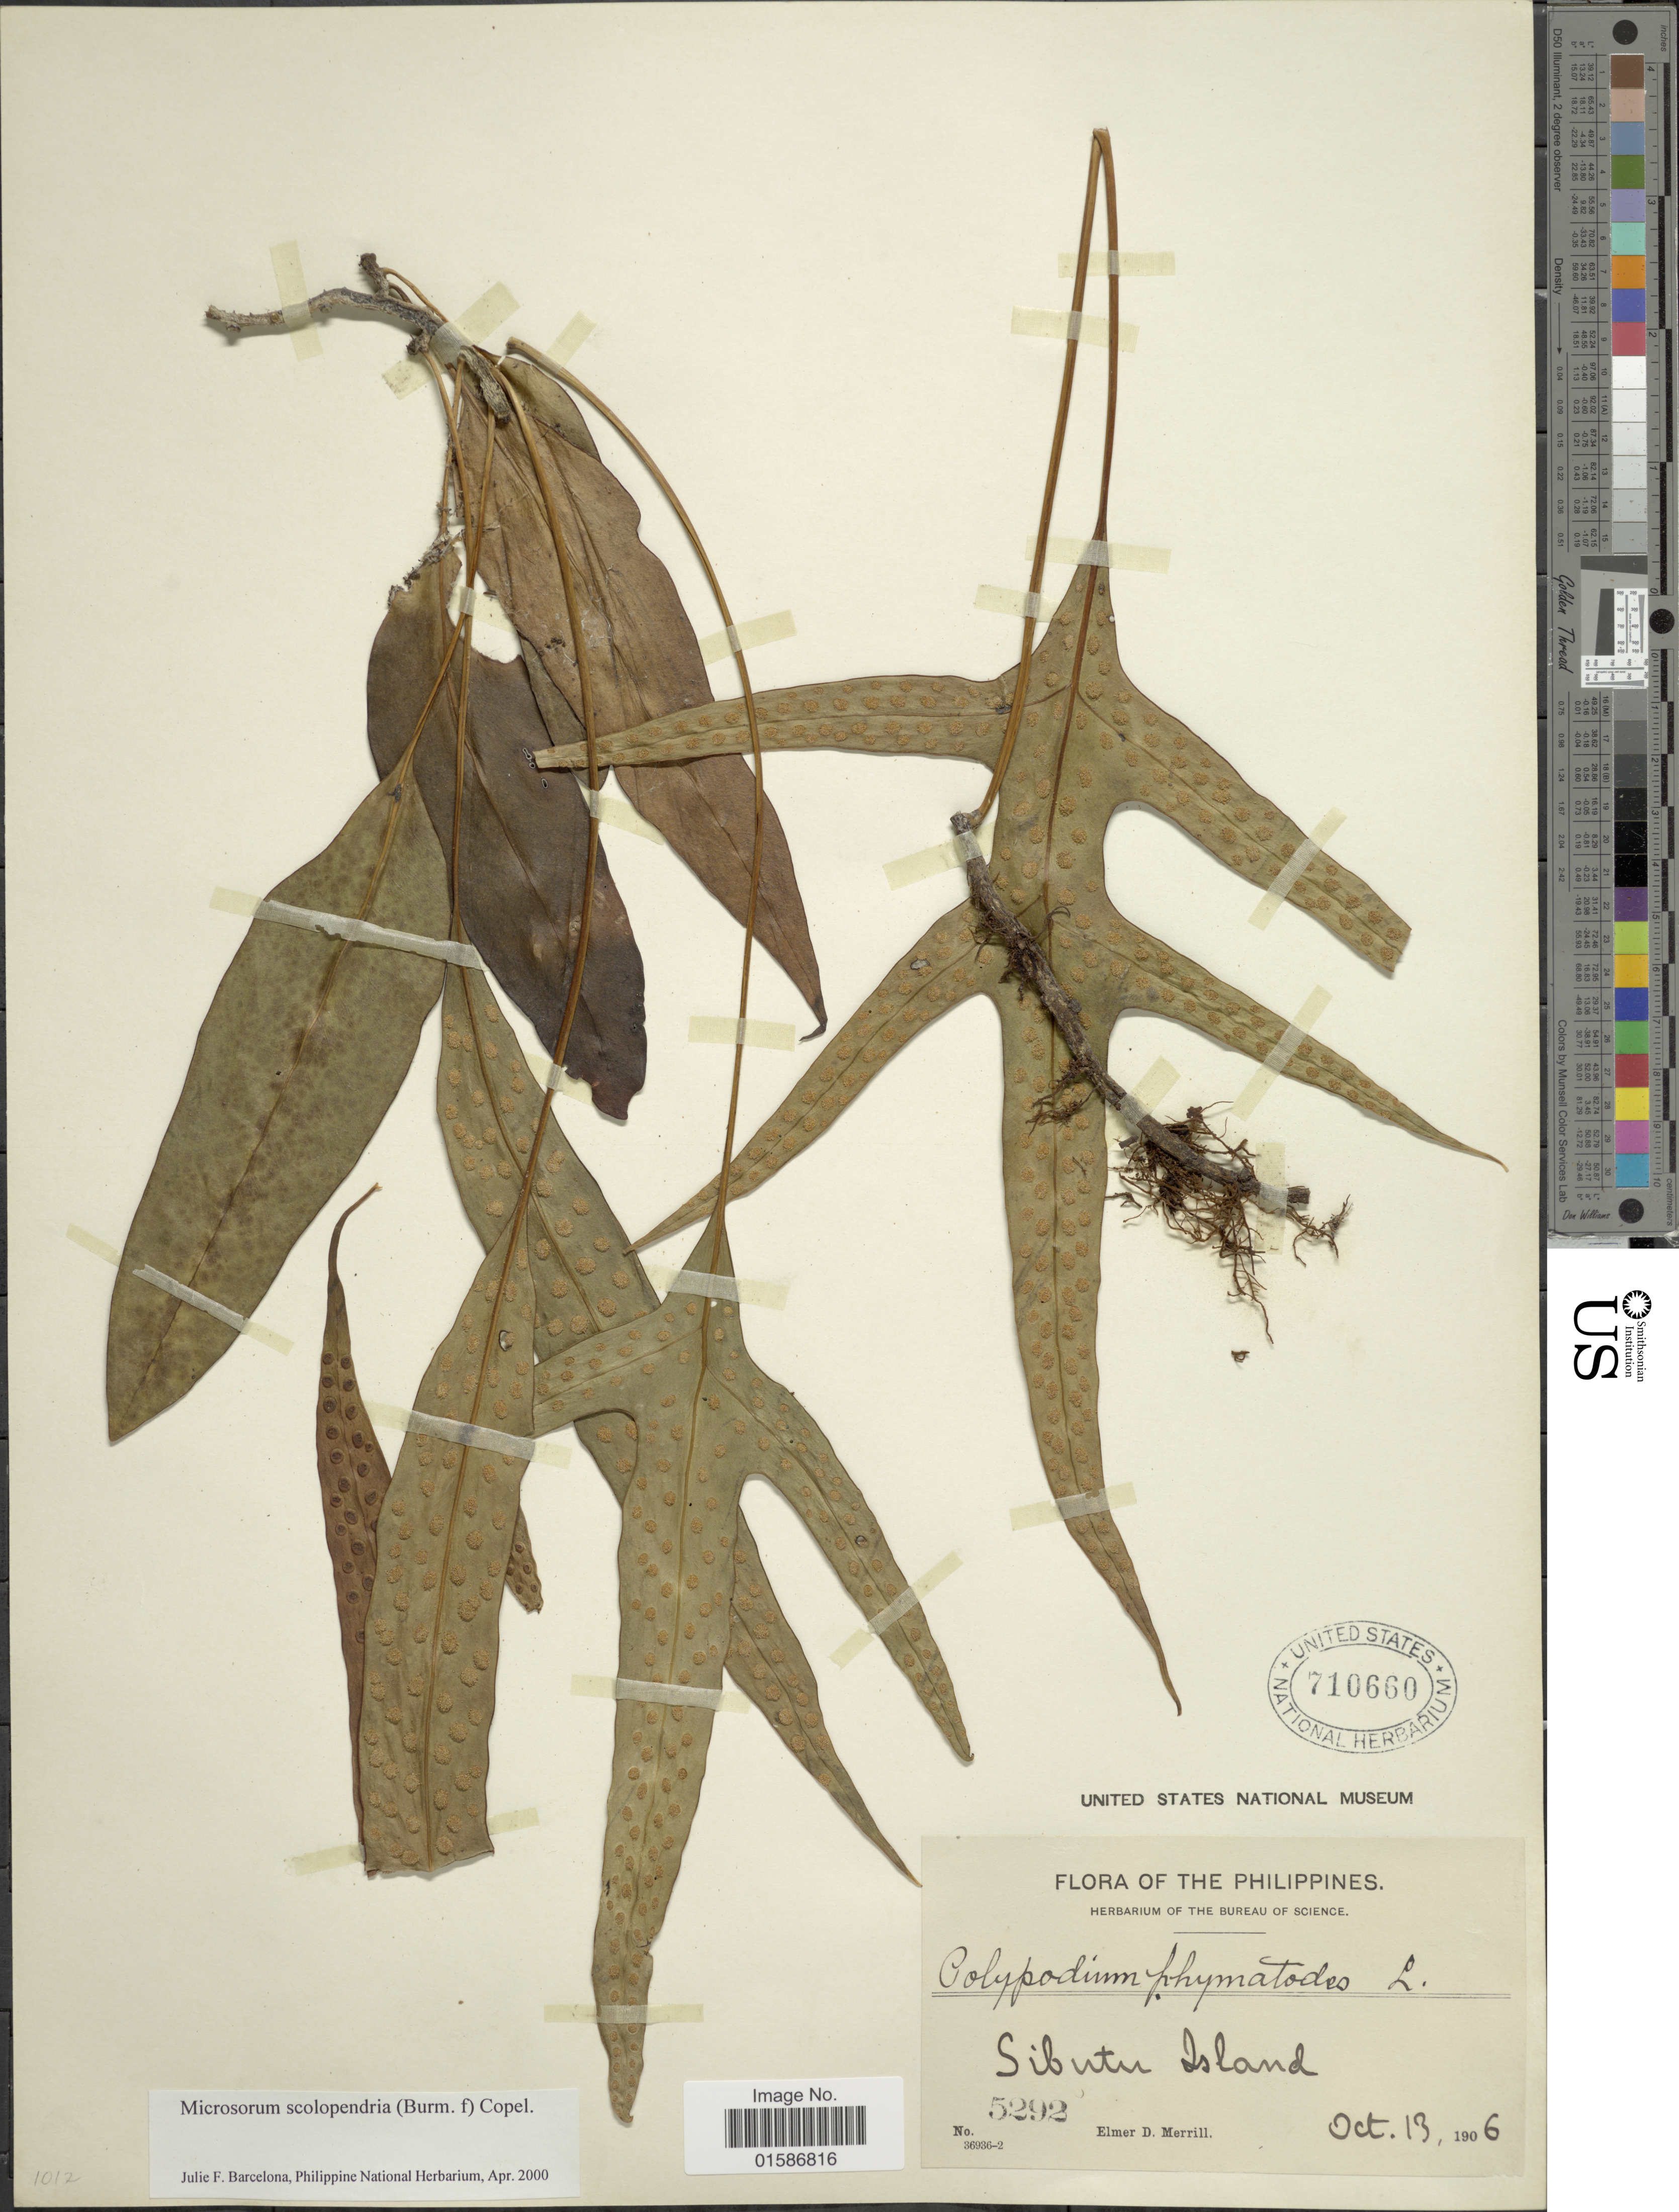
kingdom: Plantae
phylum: Tracheophyta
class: Polypodiopsida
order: Polypodiales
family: Polypodiaceae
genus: Microsorum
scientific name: Microsorum scolopendria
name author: (Burm. f.) Copel.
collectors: E. D. Merrill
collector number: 5292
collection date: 1906-10-13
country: Philippines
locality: Sibutu Island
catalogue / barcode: US 710660